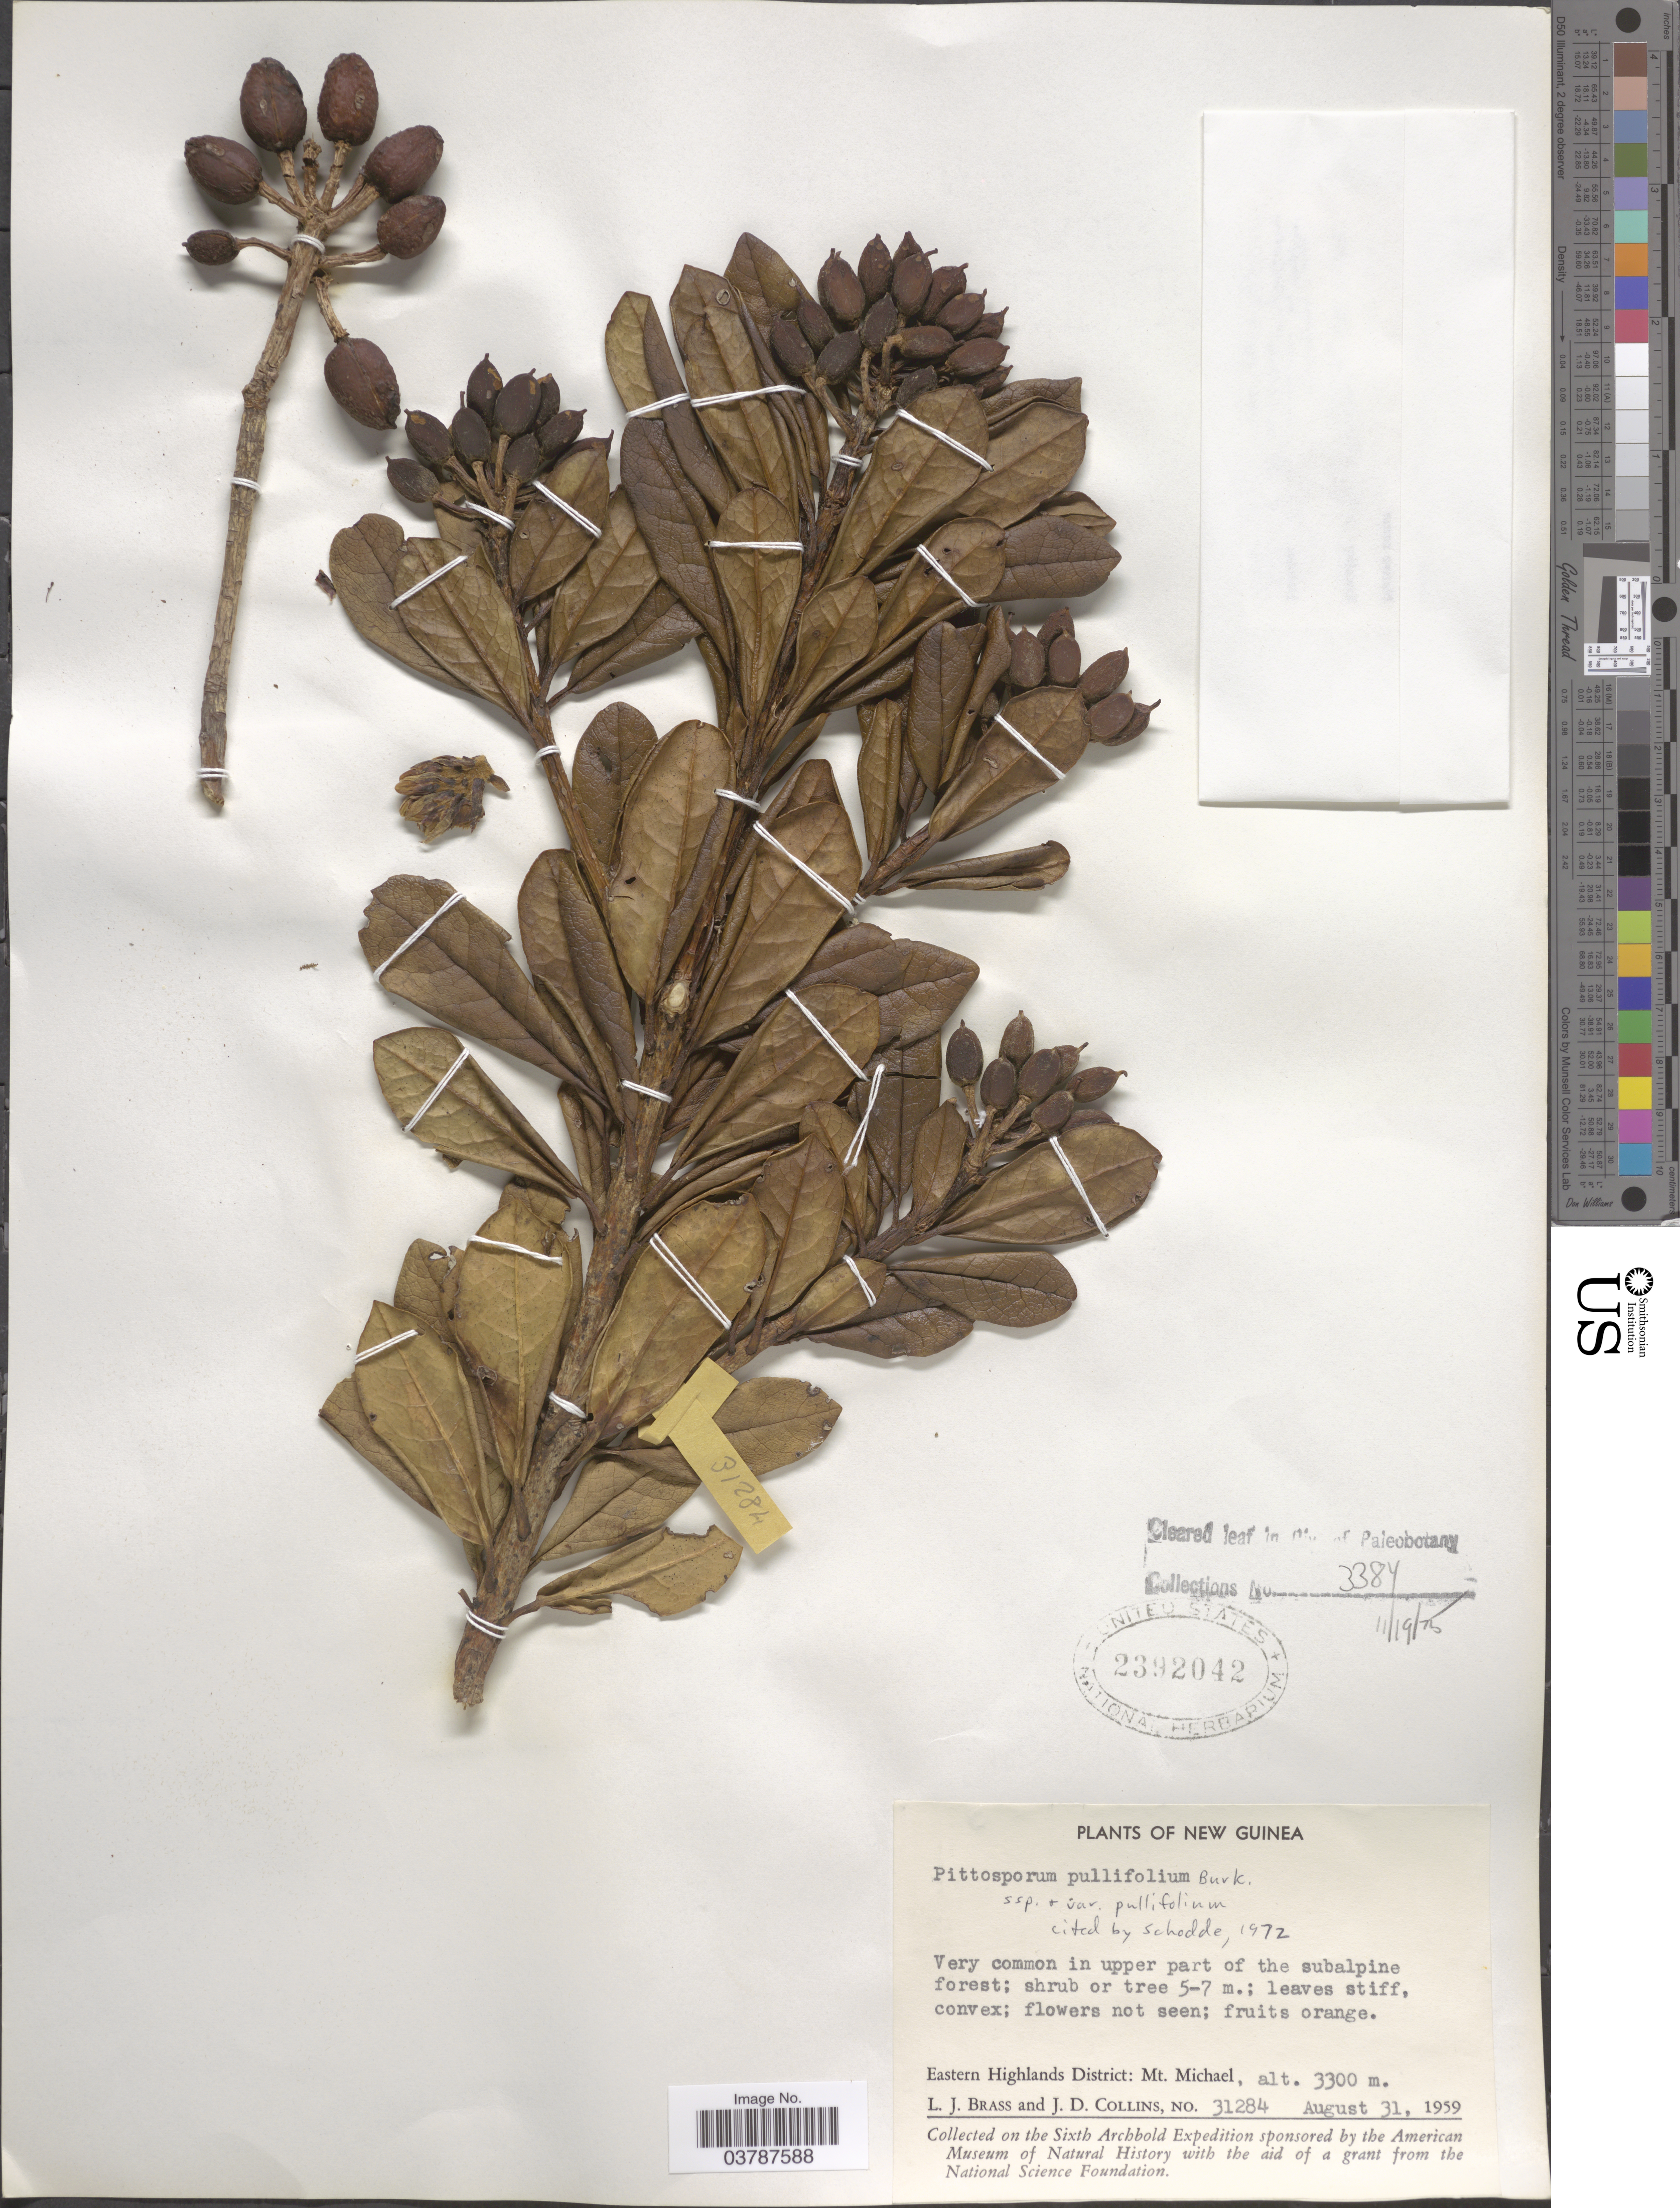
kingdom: Plantae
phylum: Tracheophyta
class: Magnoliopsida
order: Apiales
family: Pittosporaceae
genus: Pittosporum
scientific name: Pittosporum pullifolium subsp. pullifolium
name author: Burkill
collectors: L. J. Brass & J. Collins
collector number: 31284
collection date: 1959-08-31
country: Papua New Guinea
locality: New Guinea. Eastern Highlands District: Mt. Michael.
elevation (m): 3300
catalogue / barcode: US 2392042